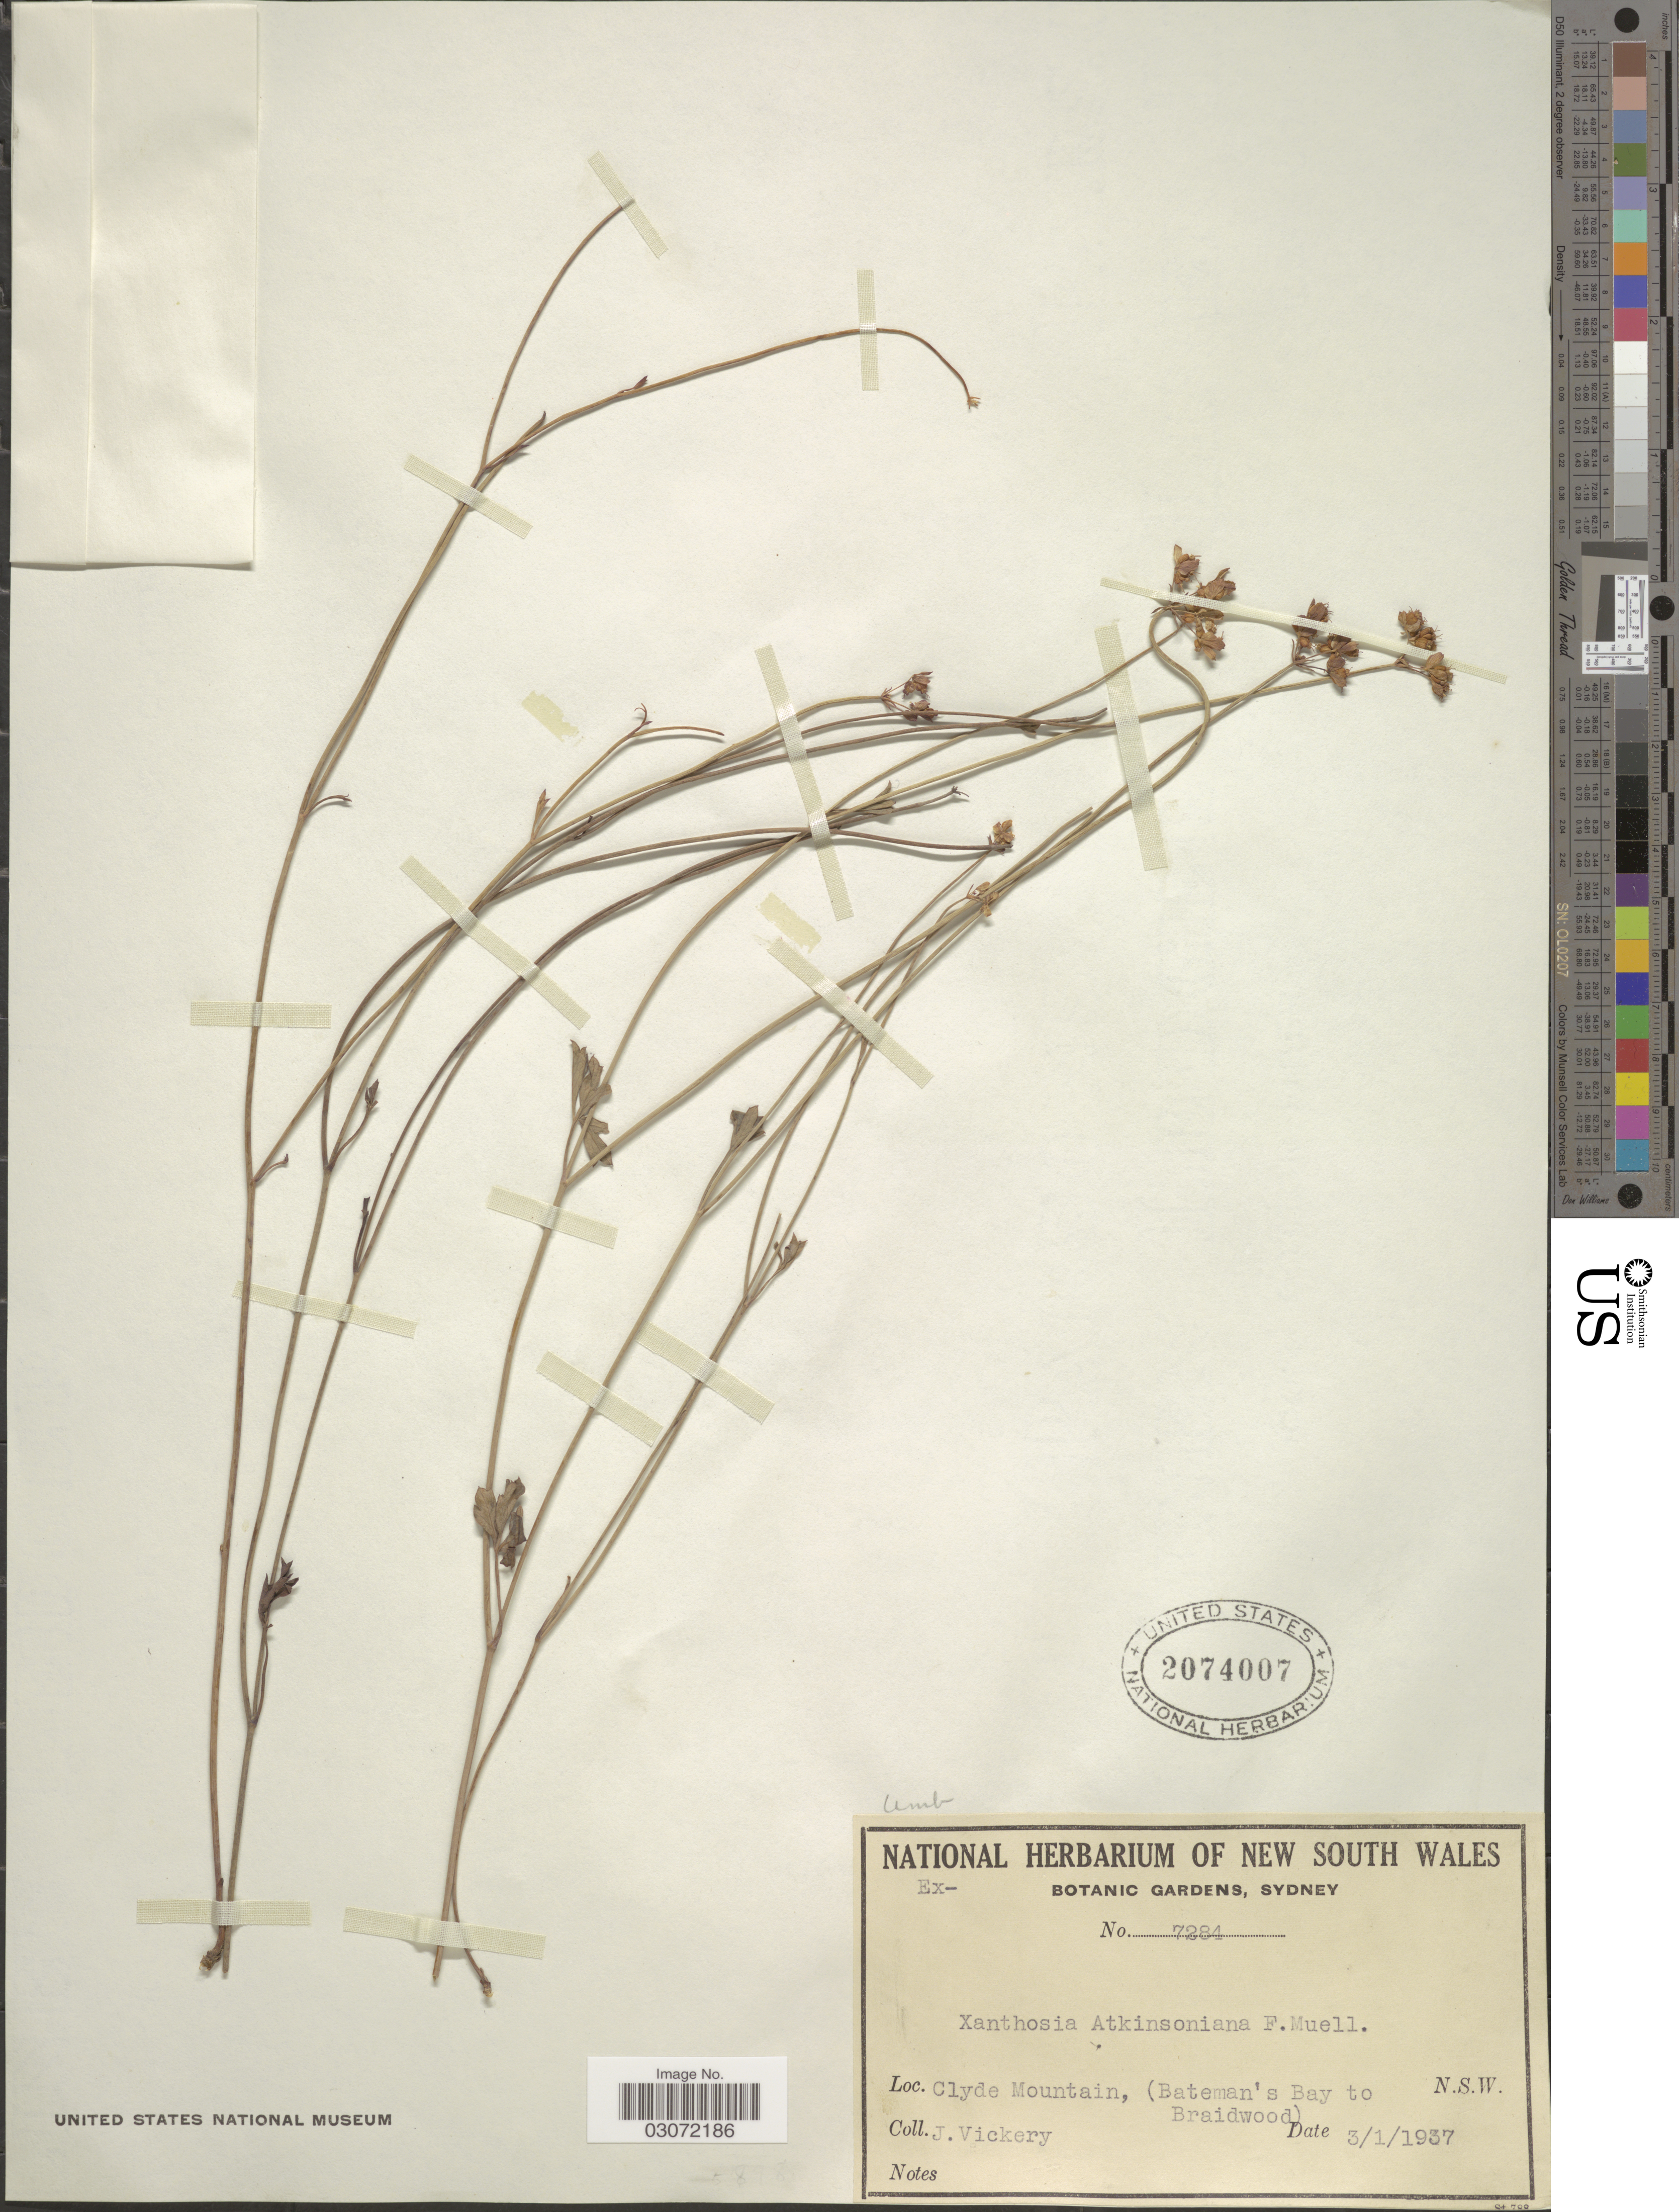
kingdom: Plantae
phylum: Tracheophyta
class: Magnoliopsida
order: Apiales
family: Apiaceae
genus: Xanthosia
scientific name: Xanthosia atkinsoniana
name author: F. Muell.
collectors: J. Vickery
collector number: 7284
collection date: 1937-01-03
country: Australia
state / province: New South Wales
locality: Clyde Mountain, (Bateman's Bay to Braidwood).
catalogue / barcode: US 2074007